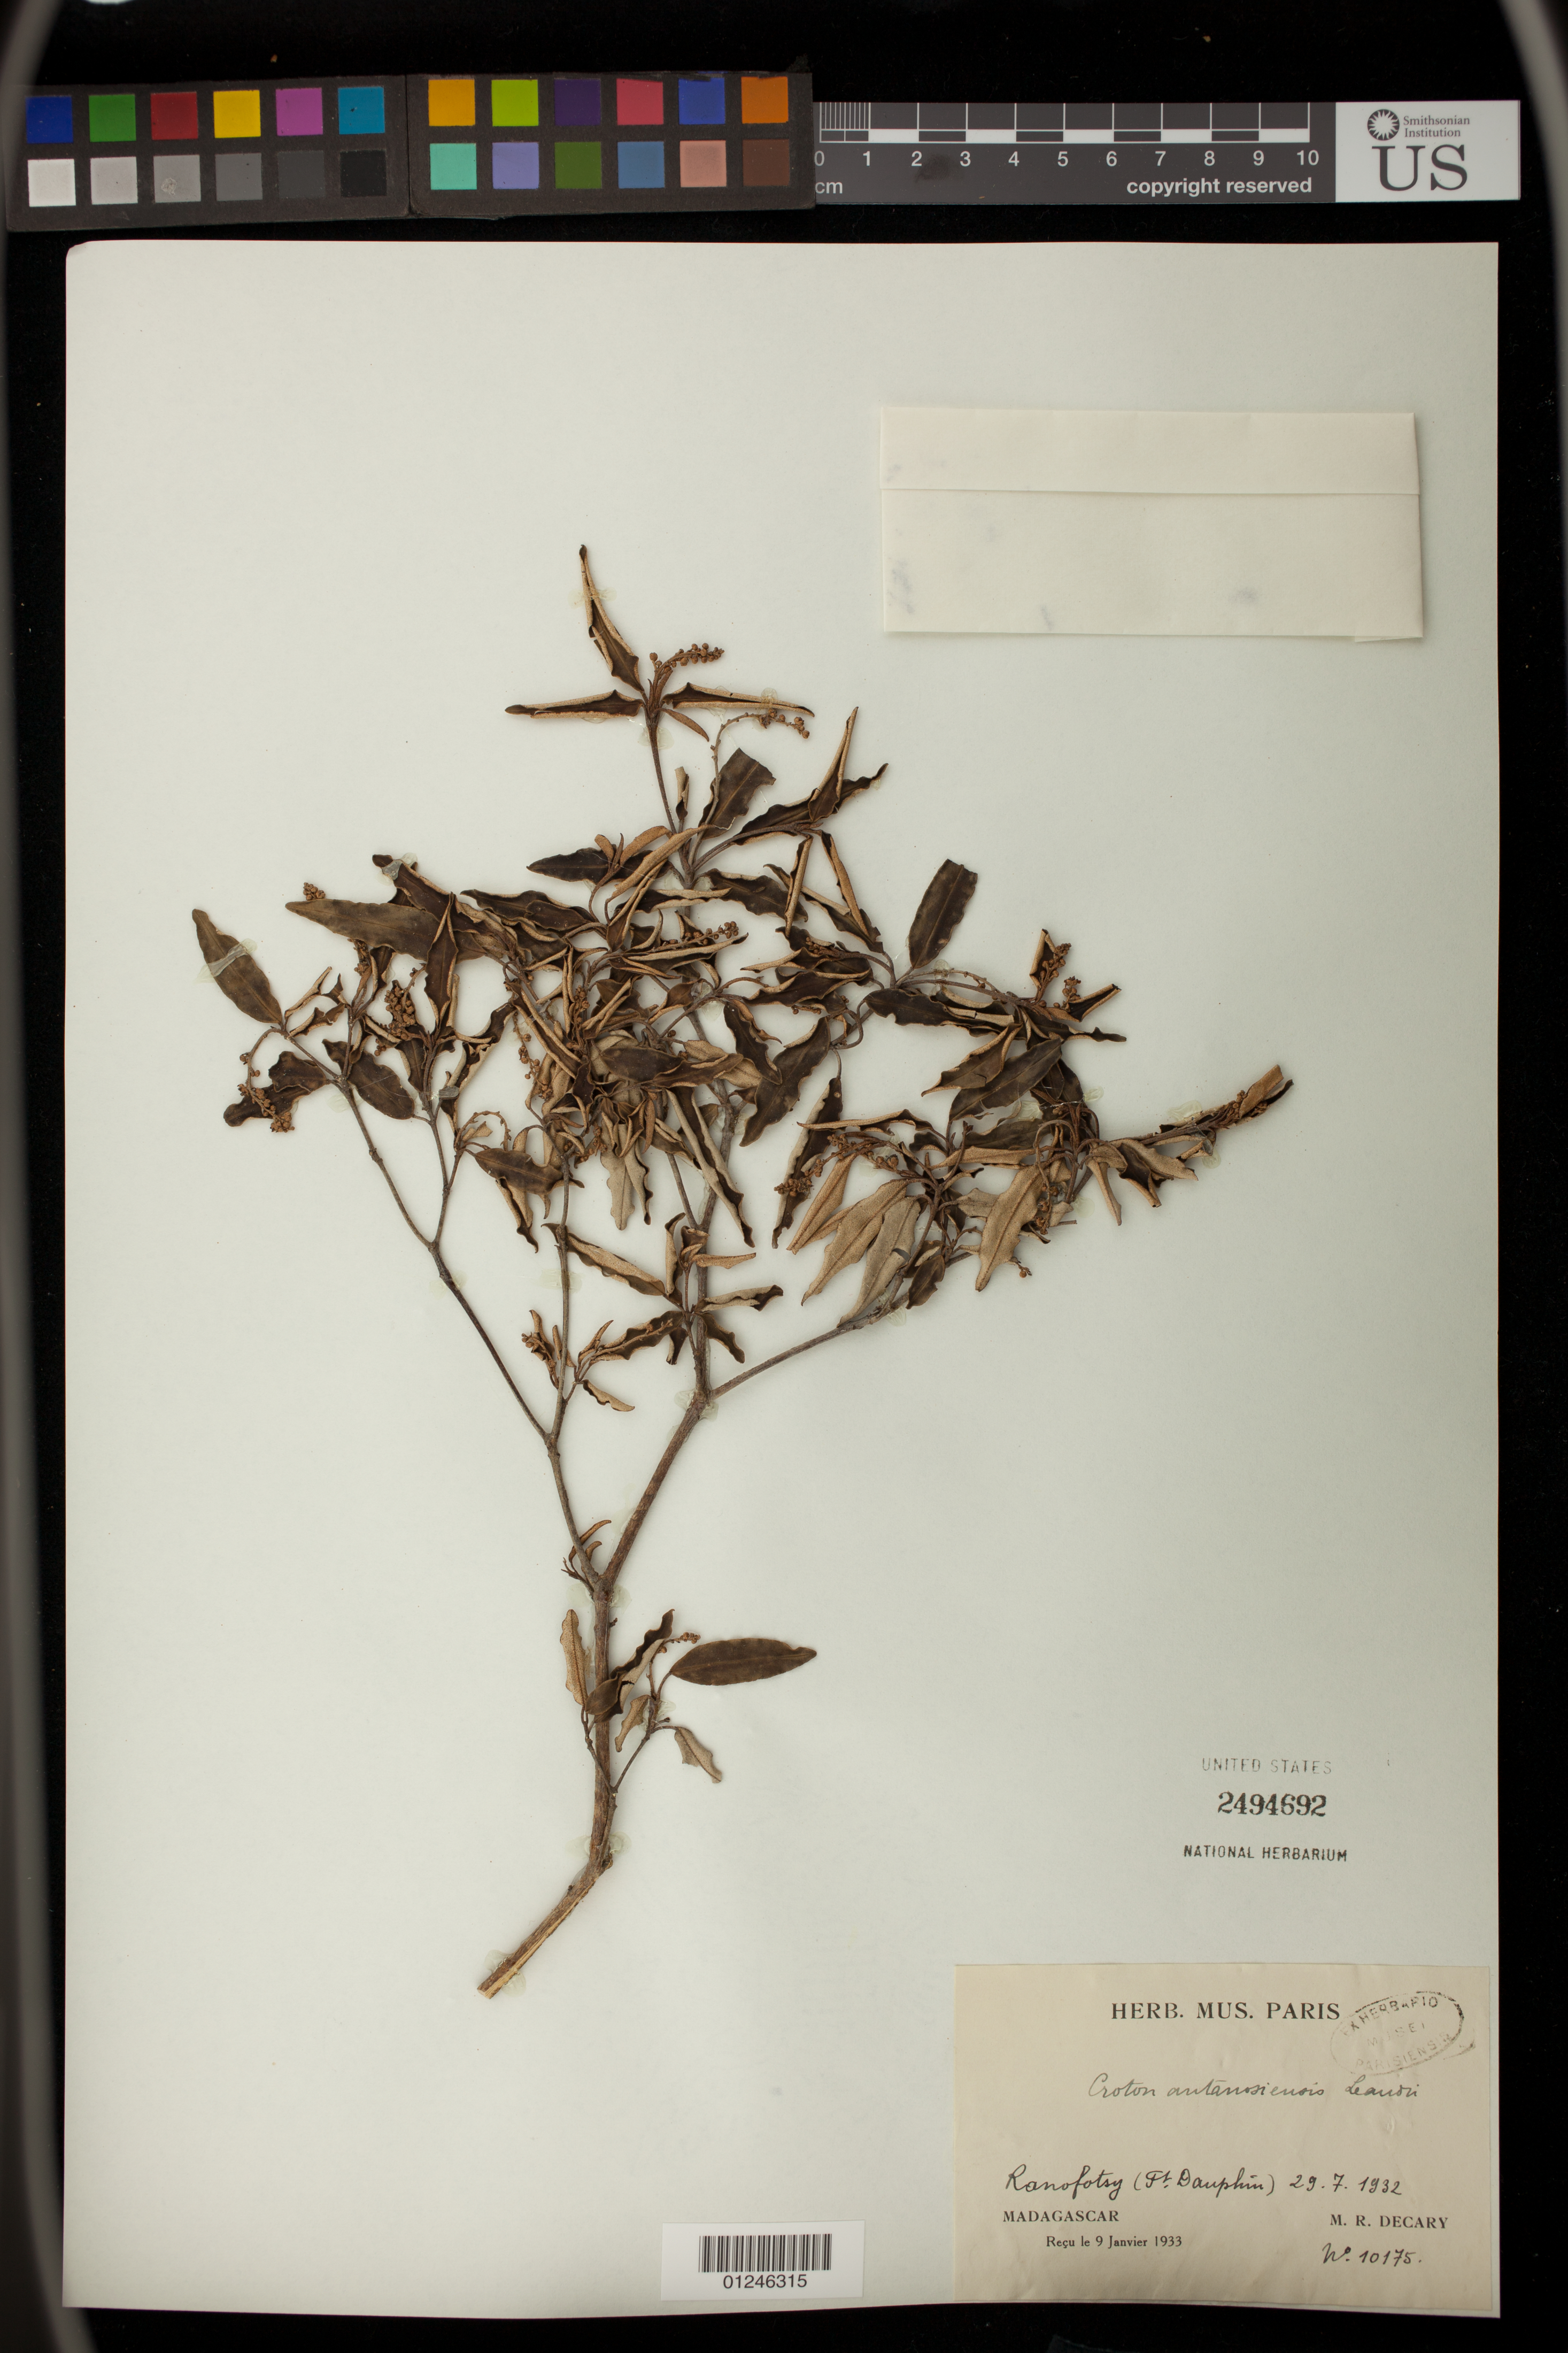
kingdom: Plantae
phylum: Tracheophyta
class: Magnoliopsida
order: Malpighiales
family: Euphorbiaceae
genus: Croton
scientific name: Croton antanosiensis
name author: Leandri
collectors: R. Decary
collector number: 10175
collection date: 1932-07-29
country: Madagascar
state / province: Atsimo-Andrefana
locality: Ranofotsy (Ft. Dauphin)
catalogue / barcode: US 2494692